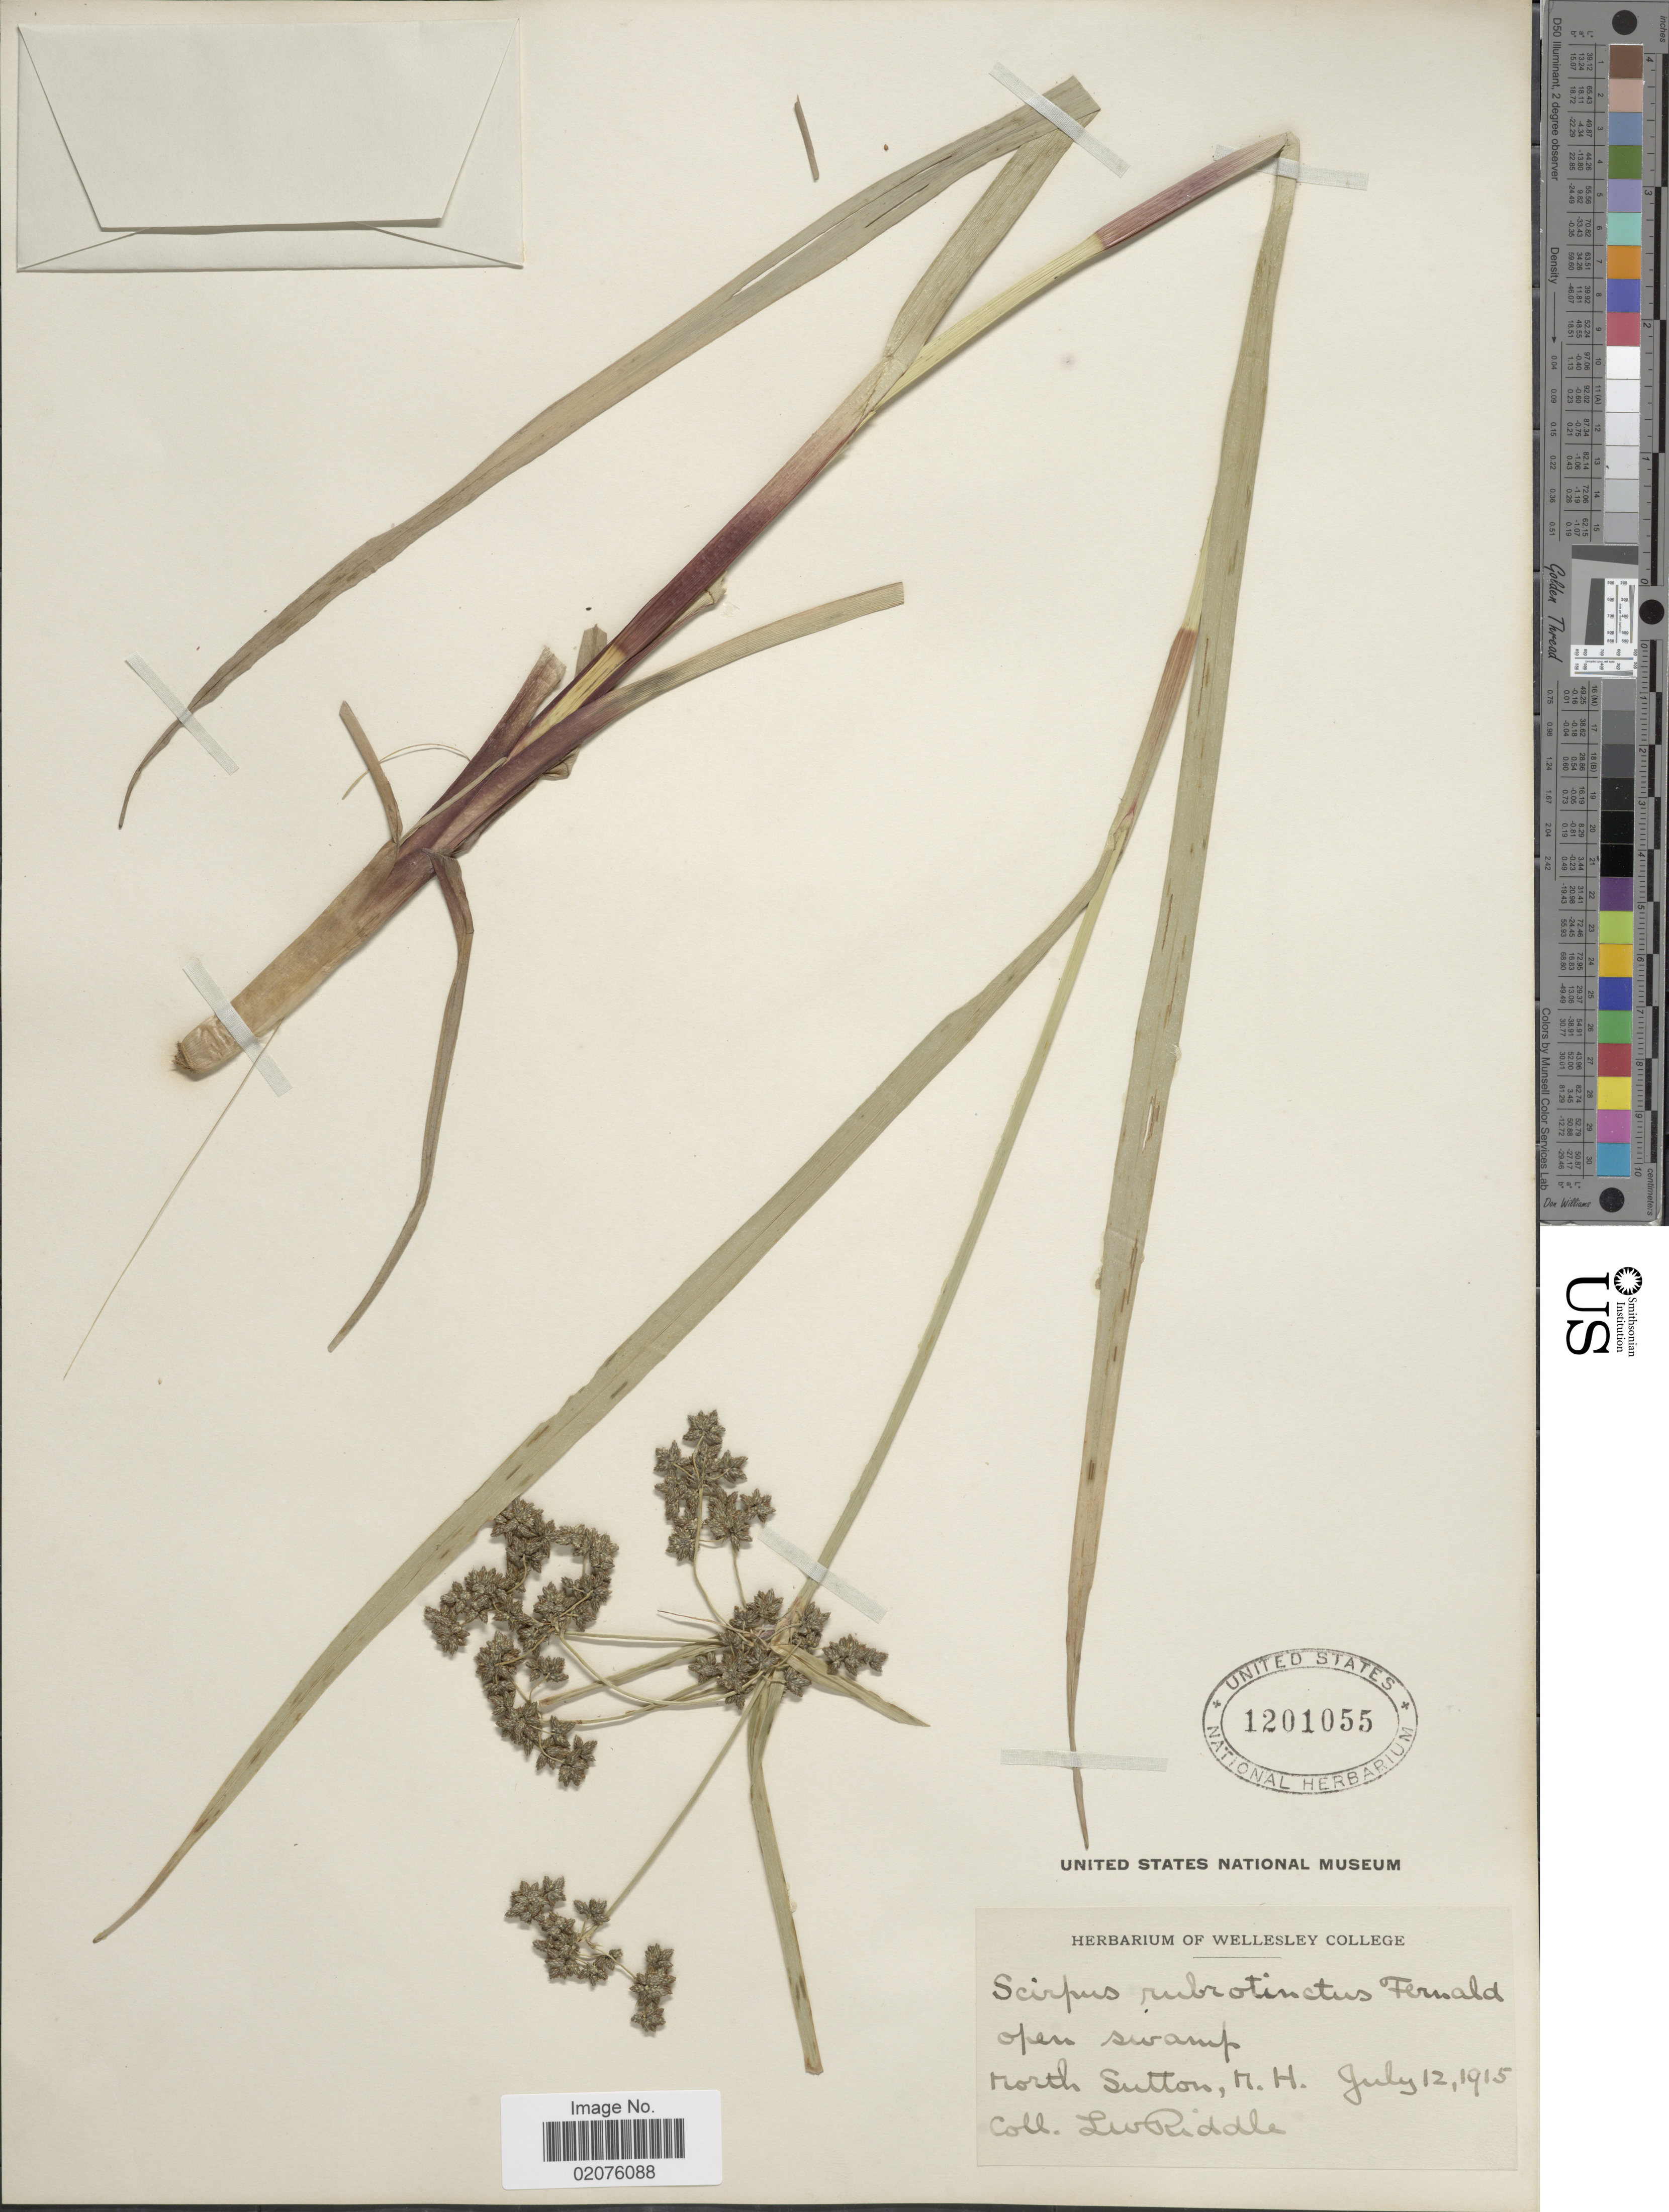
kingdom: Plantae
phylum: Tracheophyta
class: Liliopsida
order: Poales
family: Cyperaceae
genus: Scirpus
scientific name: Scirpus microcarpus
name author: J. Presl & C. Presl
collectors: L. W. Riddle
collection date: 1915-07-12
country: United States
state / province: New Mexico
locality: North Sutton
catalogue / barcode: US 1201055